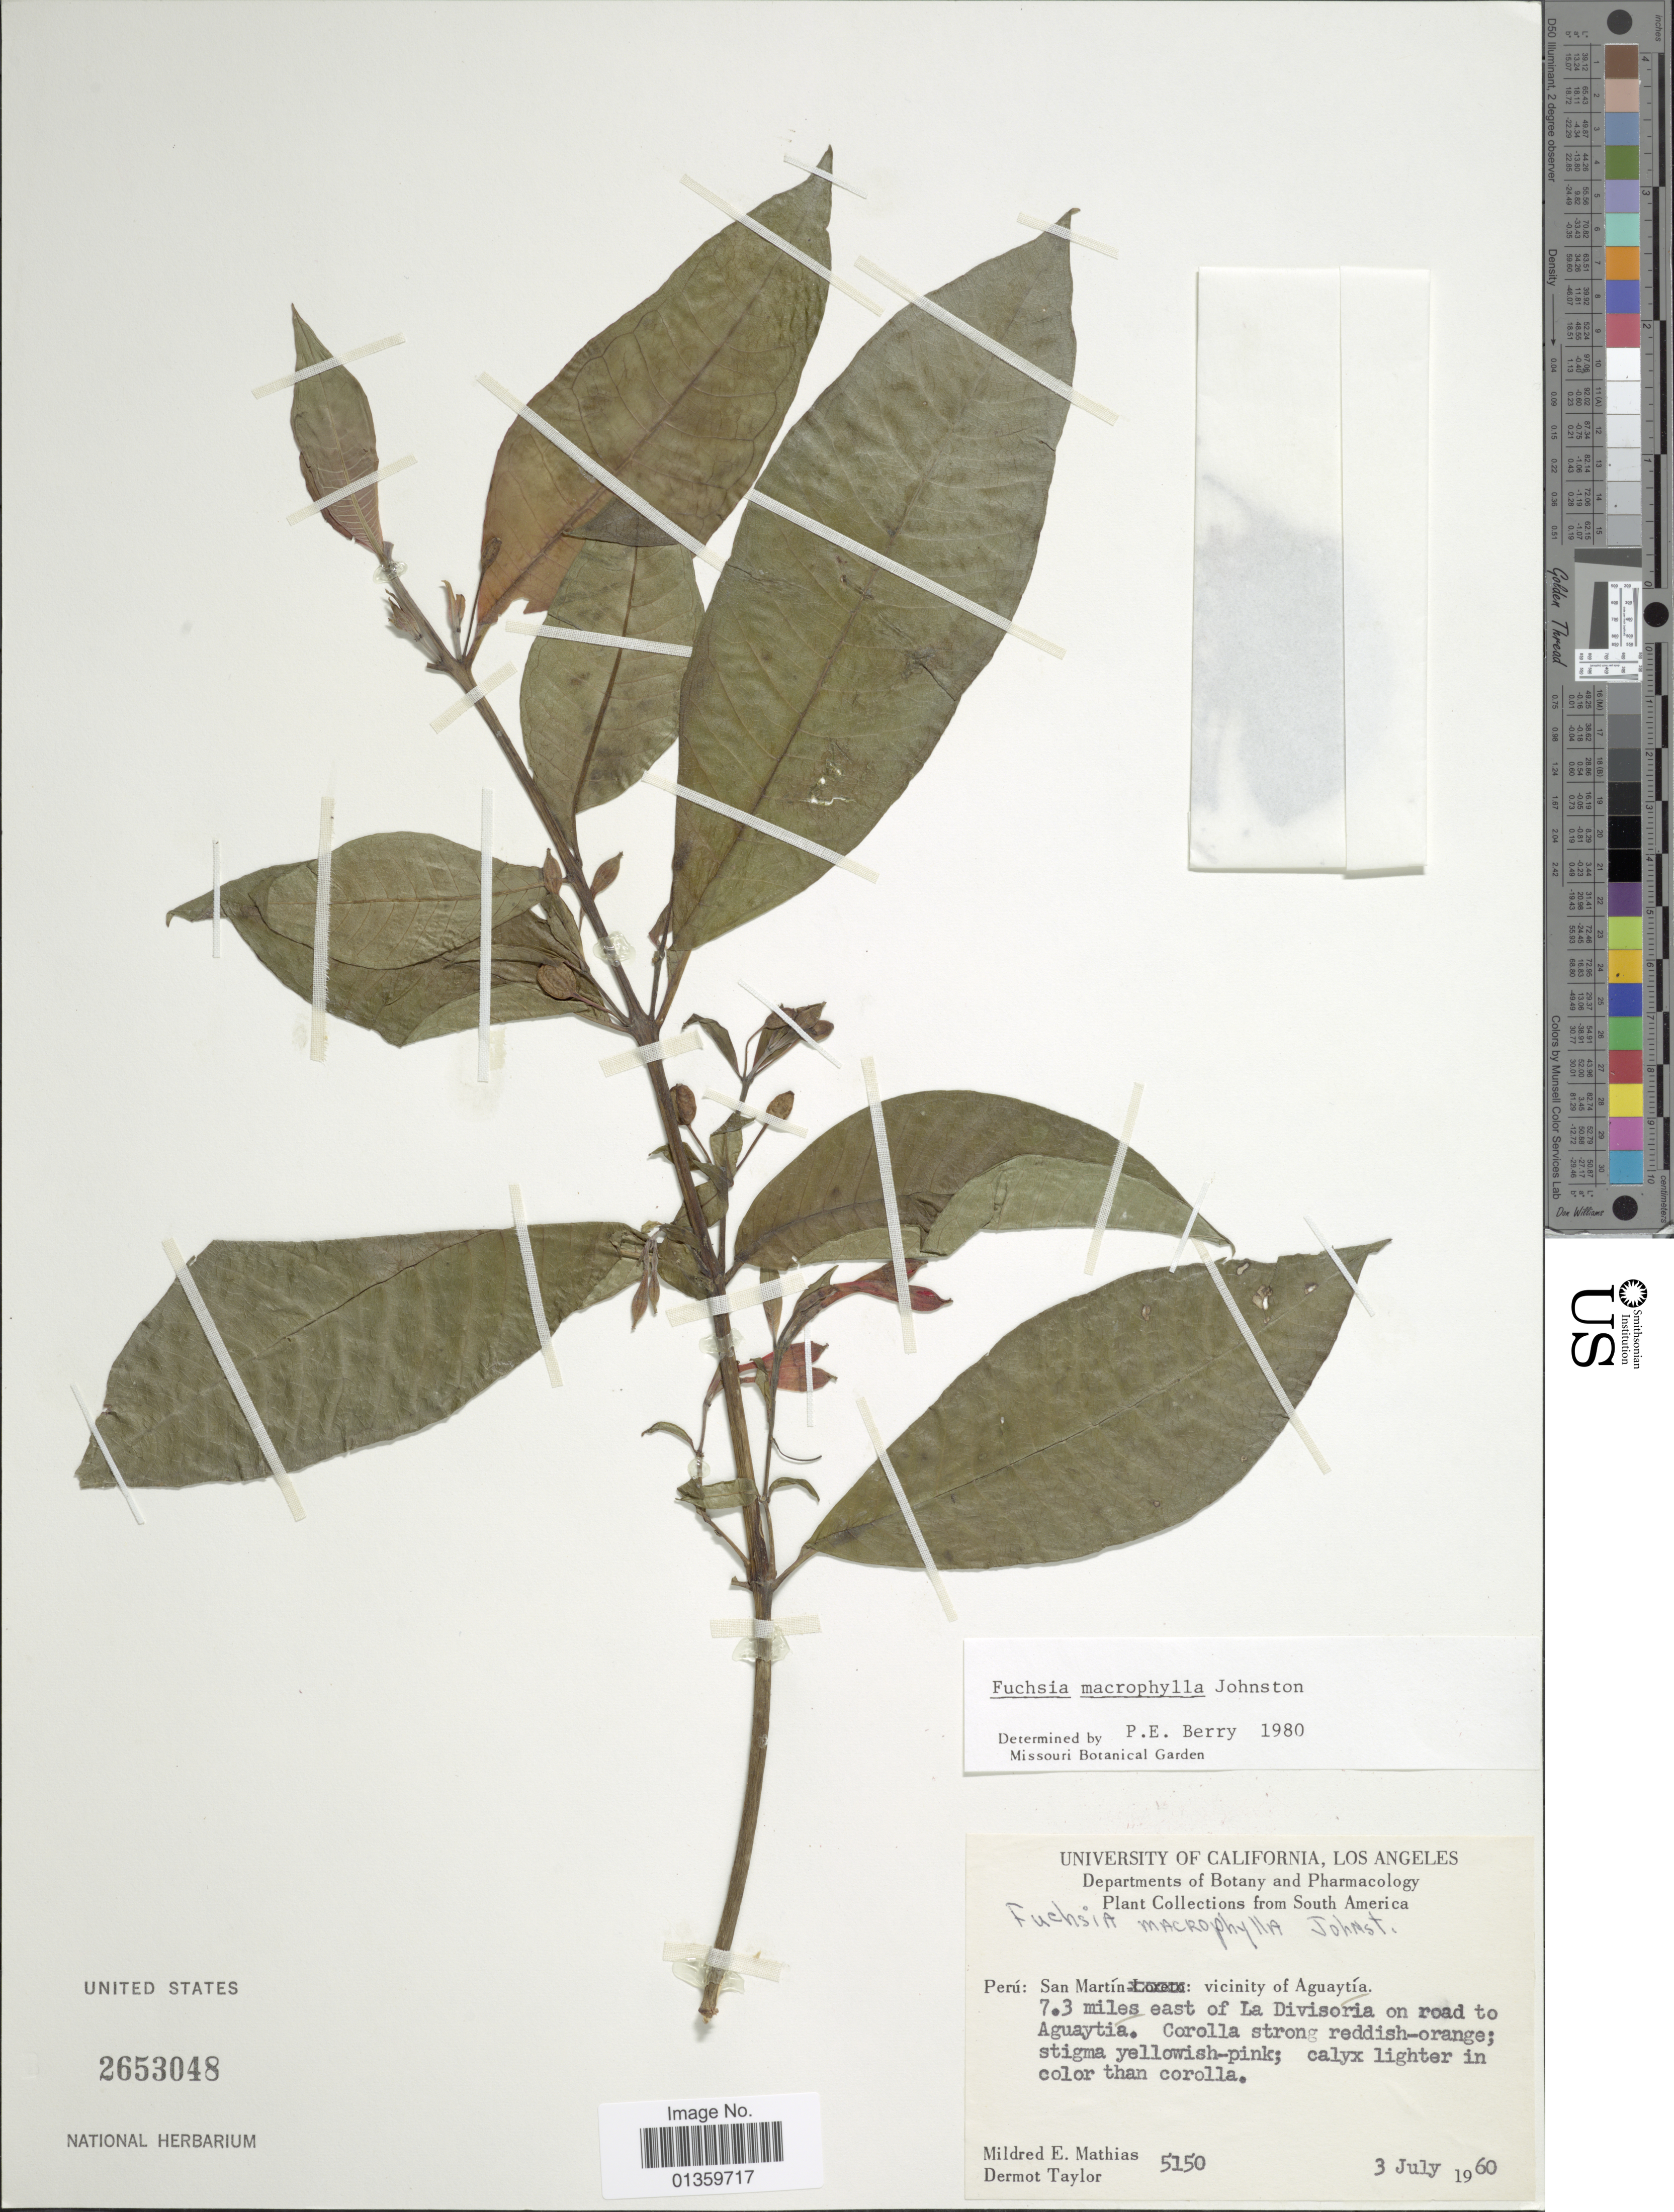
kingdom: Plantae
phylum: Tracheophyta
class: Magnoliopsida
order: Myrtales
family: Onagraceae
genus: Fuchsia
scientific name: Fuchsia macrophylla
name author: I.M. Johnst.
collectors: M. E. Mathias & D. Taylor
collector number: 5150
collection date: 1960-07-03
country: Peru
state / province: San Martín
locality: Vicinity of Aguaytía, 7.3 miles east of La Divisoria on road to Aguaytia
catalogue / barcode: US 2653048